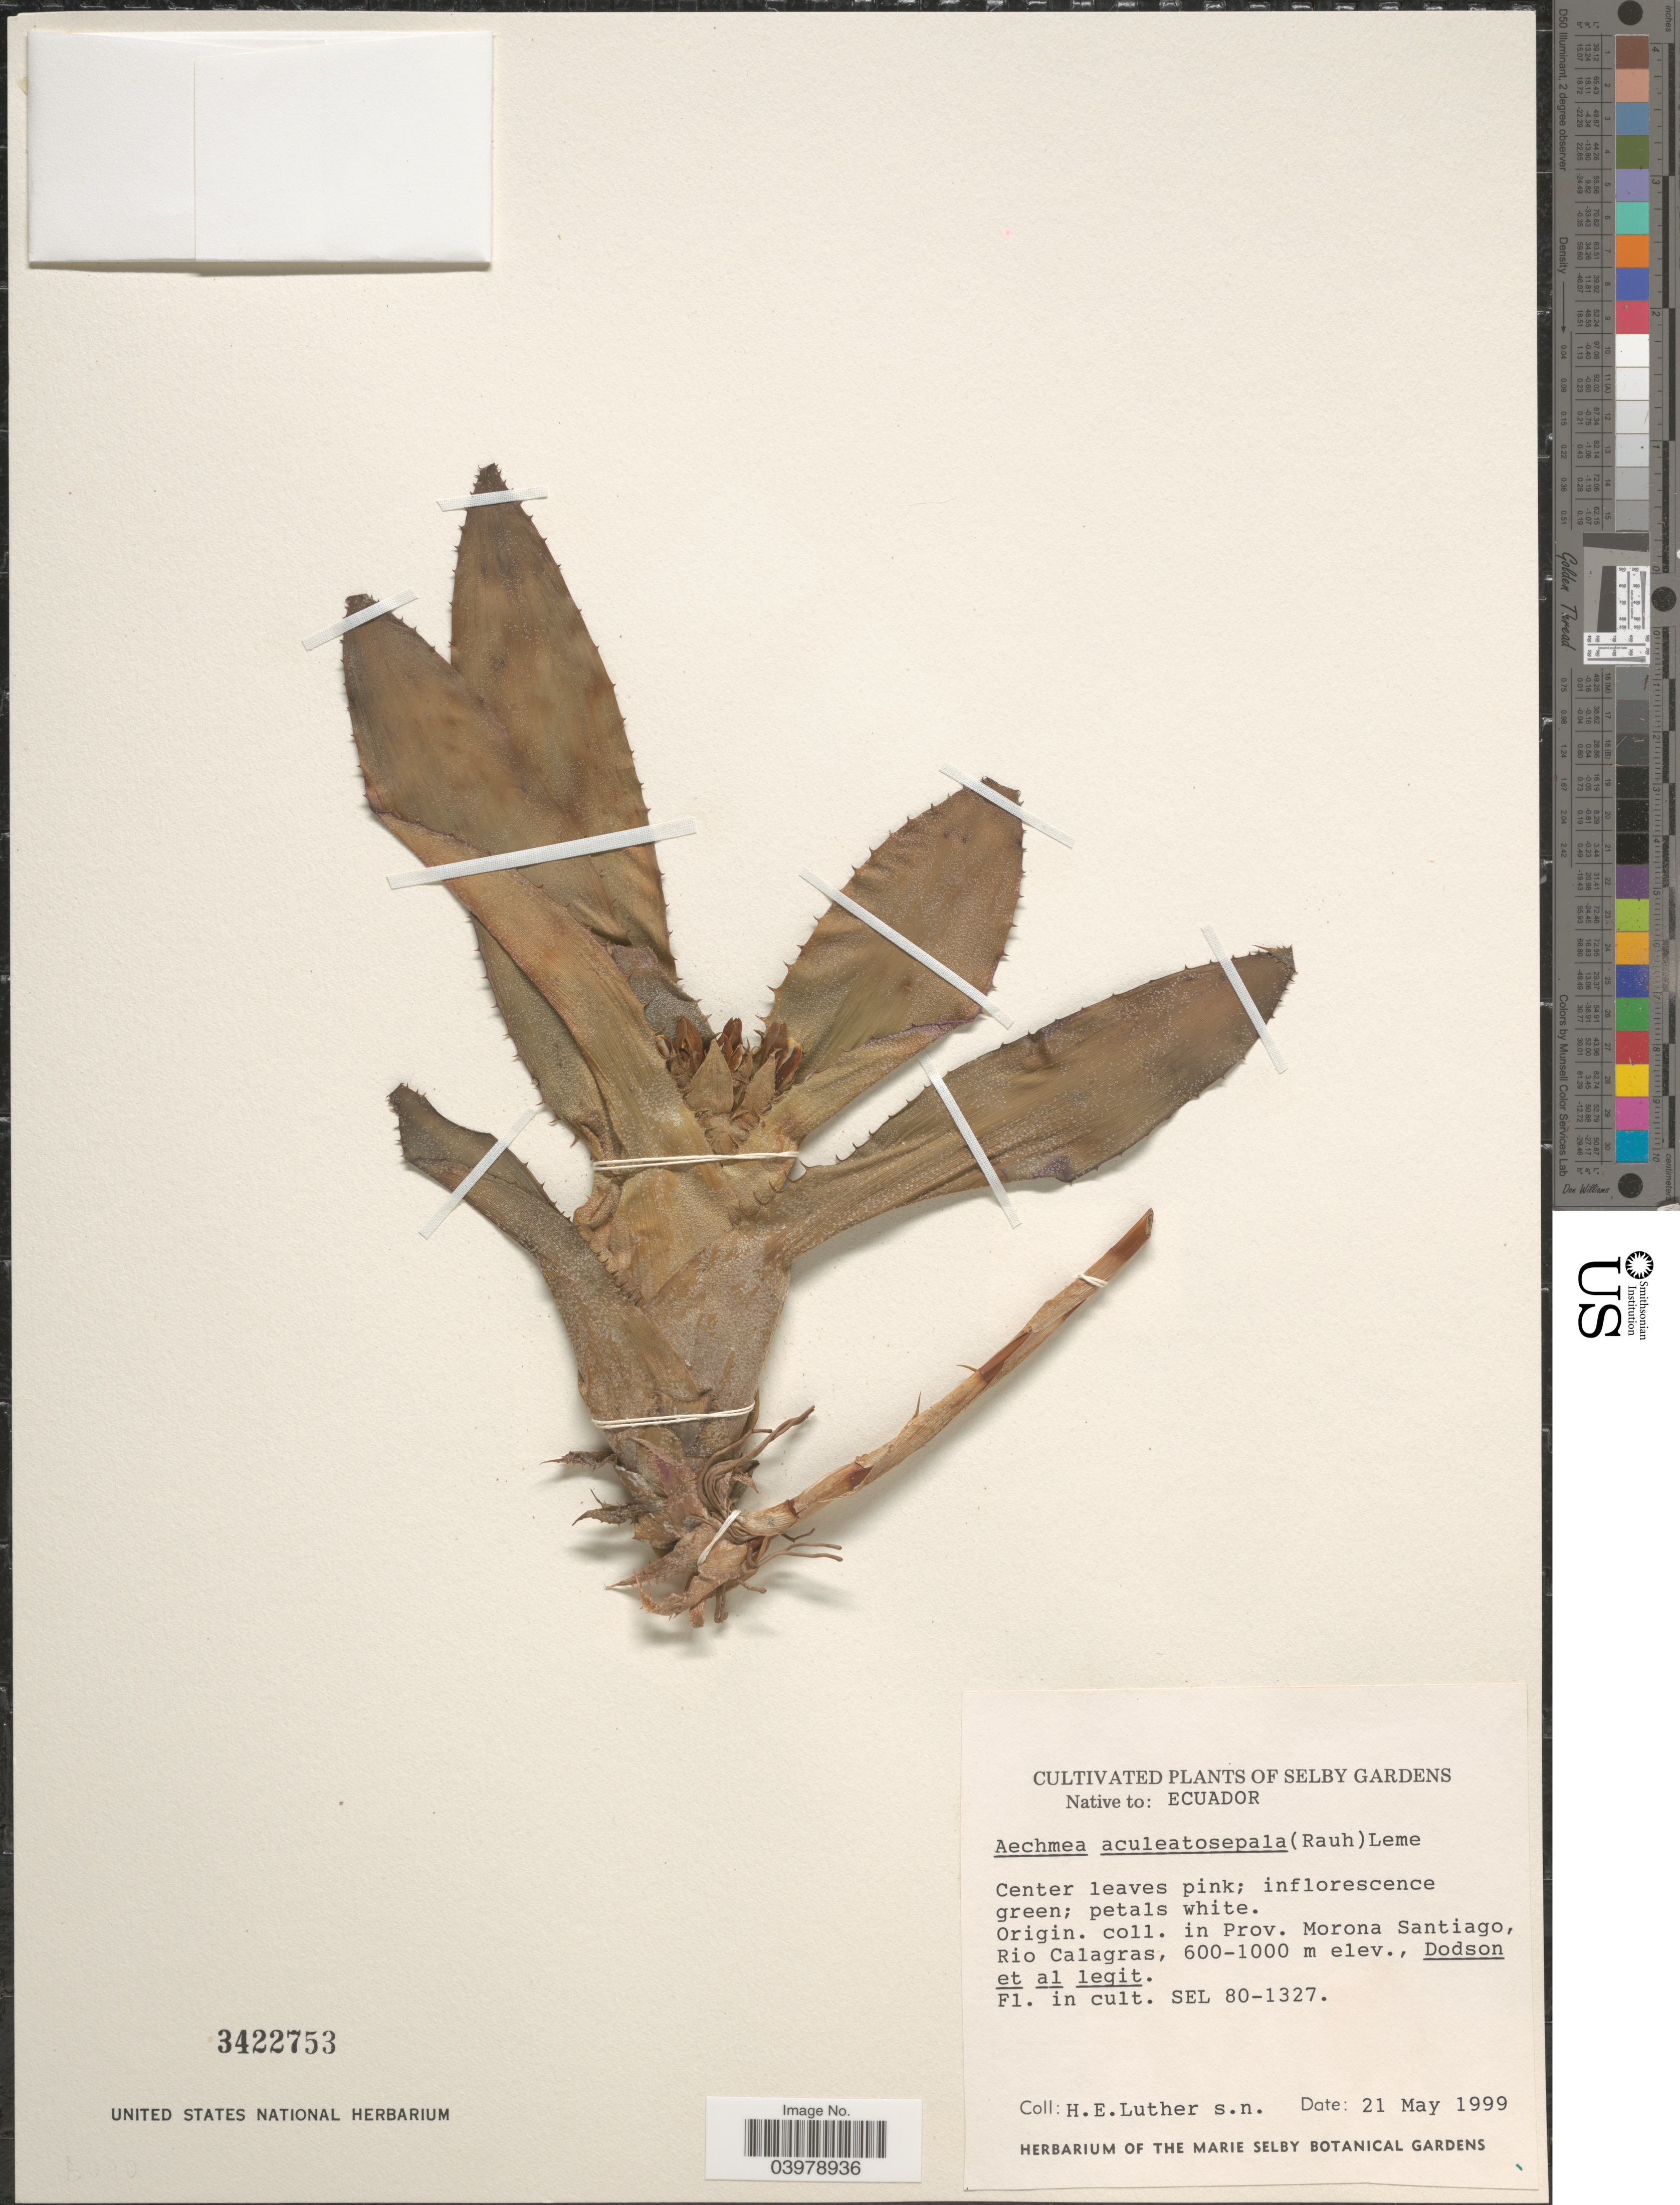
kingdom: Plantae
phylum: Tracheophyta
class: Liliopsida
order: Poales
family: Bromeliaceae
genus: Aechmea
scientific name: Aechmea aculeatosepala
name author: (Rauh & Barthlott) Leme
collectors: Hans E. Luther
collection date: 1999-05-21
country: United States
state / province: Florida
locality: The Marie Selby Botanical Gardens. Selby Gardens.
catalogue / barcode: US 3422753